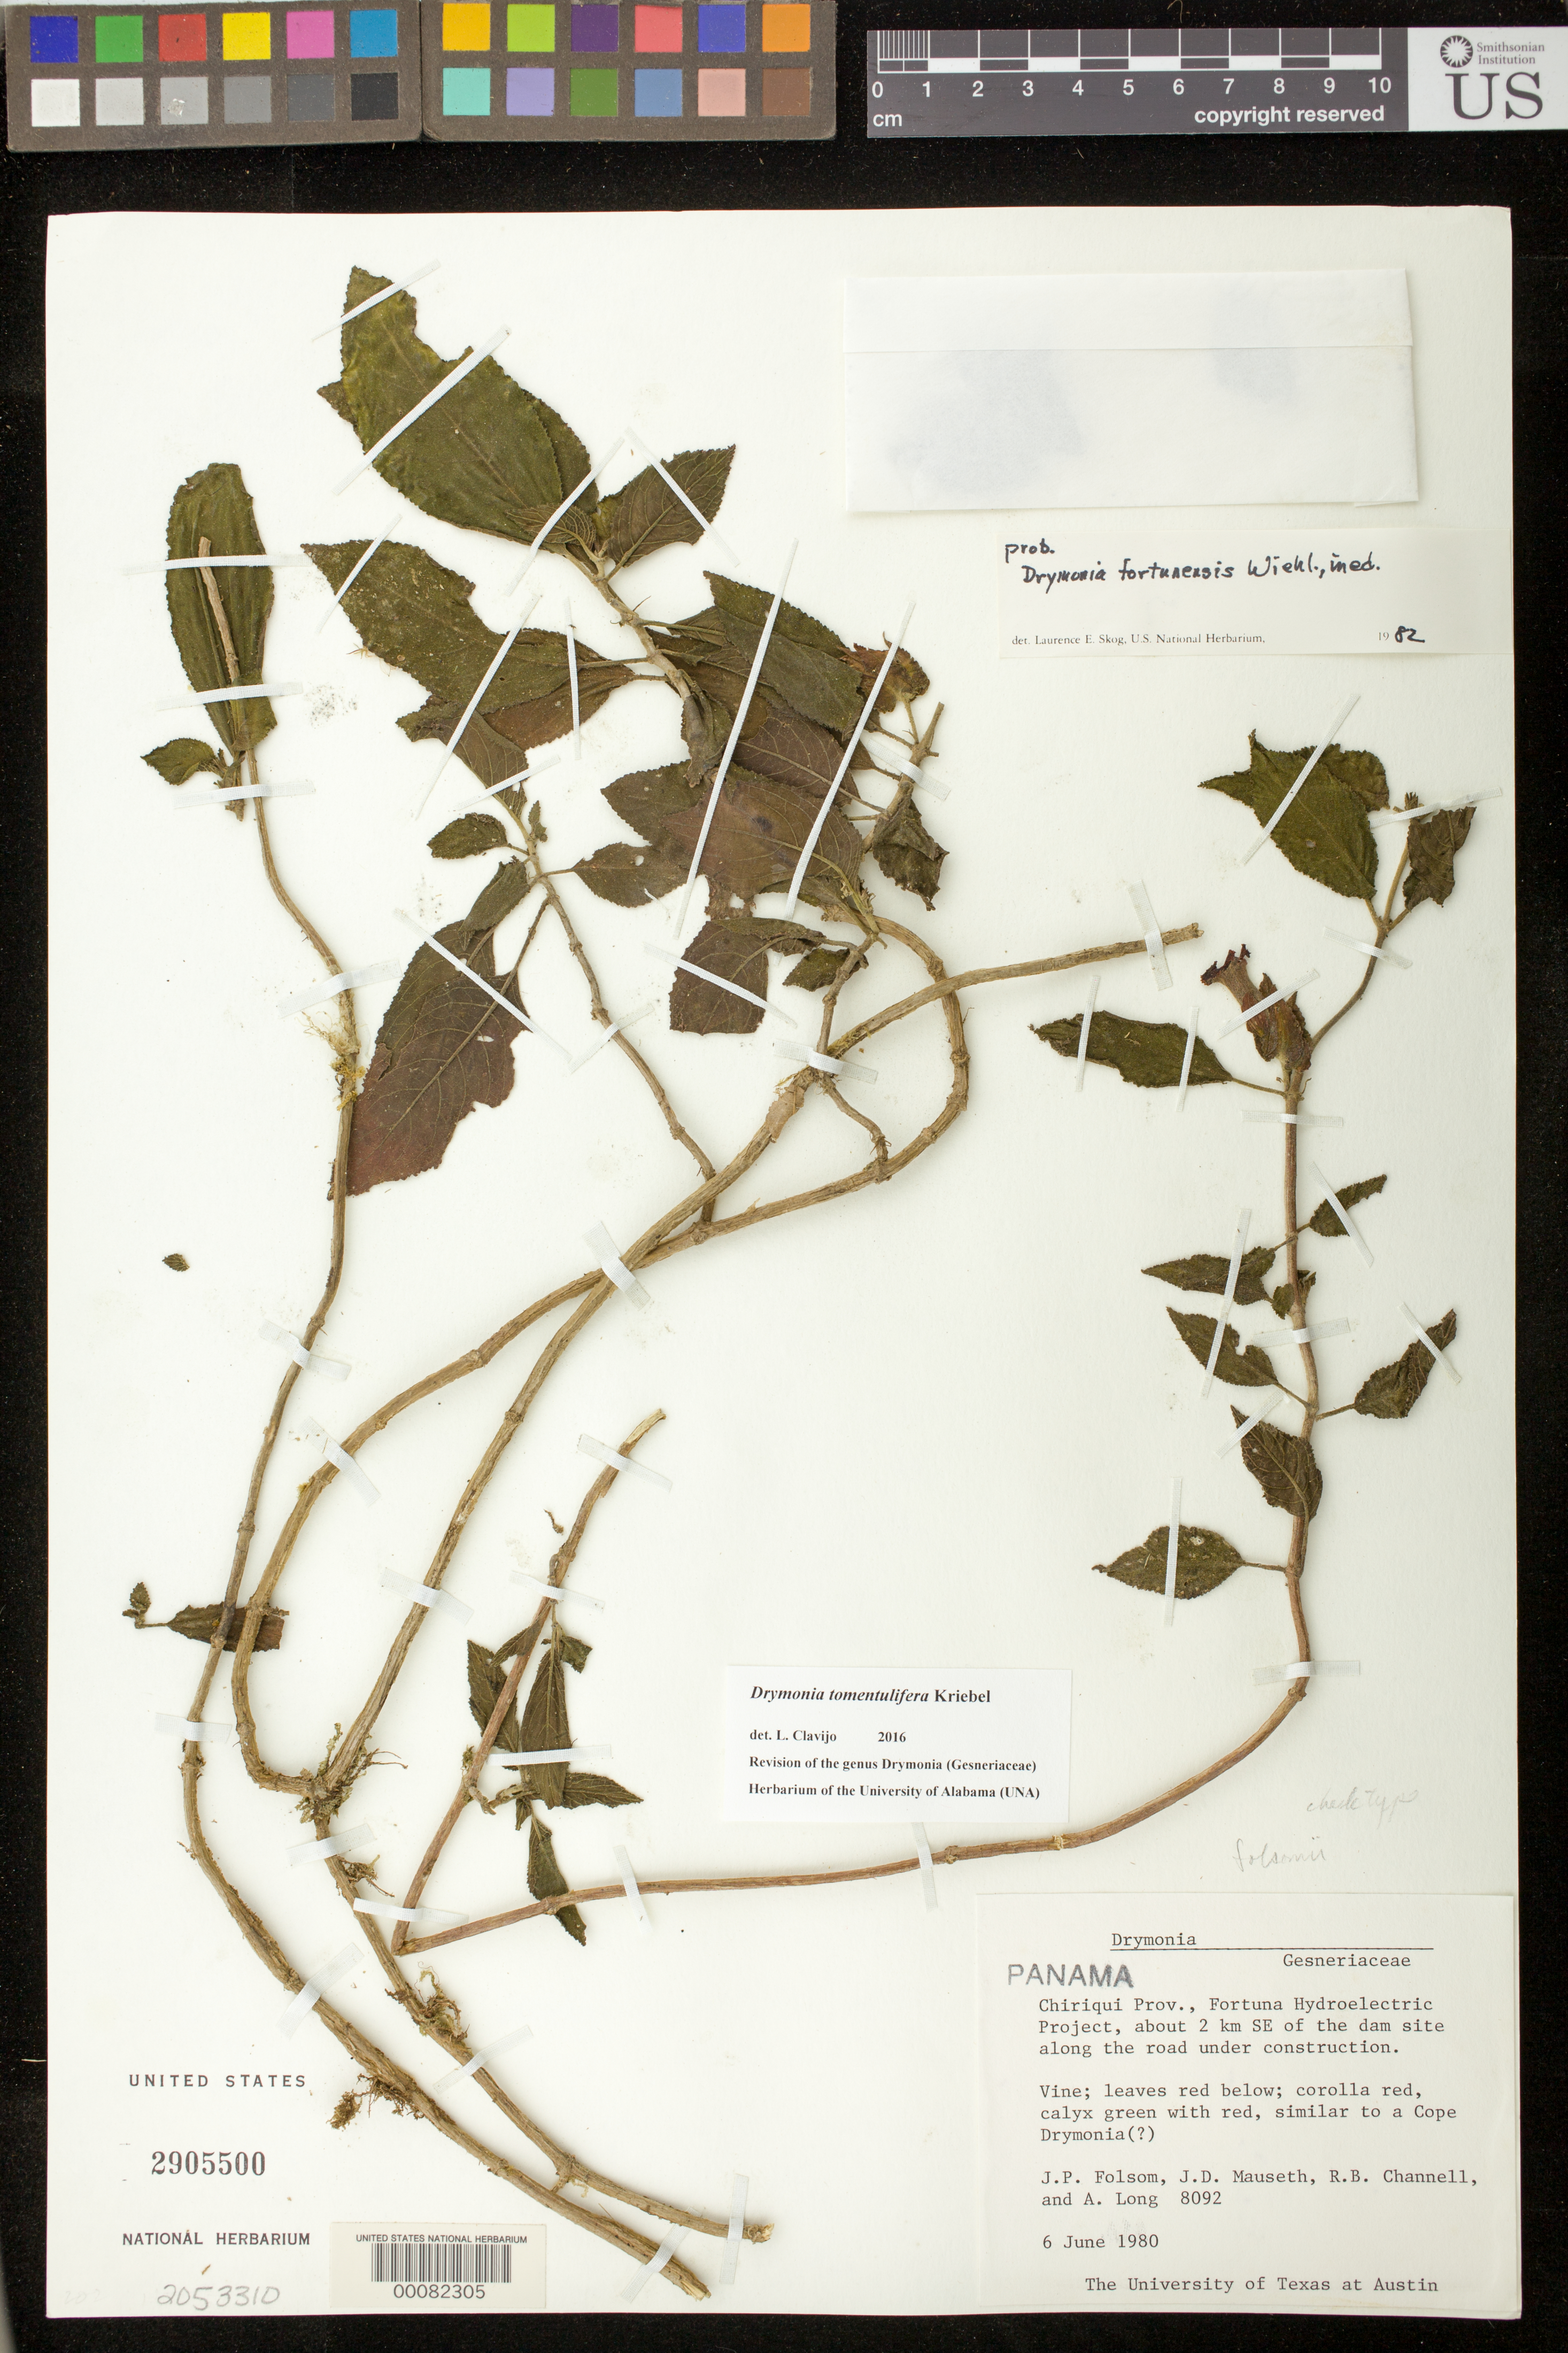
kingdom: Plantae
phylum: Tracheophyta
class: Magnoliopsida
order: Lamiales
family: Gesneriaceae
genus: Drymonia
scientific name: Drymonia tomentulifera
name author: Kriebel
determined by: Clavijo, L.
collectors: J. P. Folsom, J. Mauseth, R. B. Channell & A. Long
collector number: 8092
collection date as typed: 06 Jun 1980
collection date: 1980-06-06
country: Panama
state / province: Chiriquí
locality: Fortuna Hydroelectric Project, about 2 km SE of the dam site along the road under construction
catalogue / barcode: US 2905500